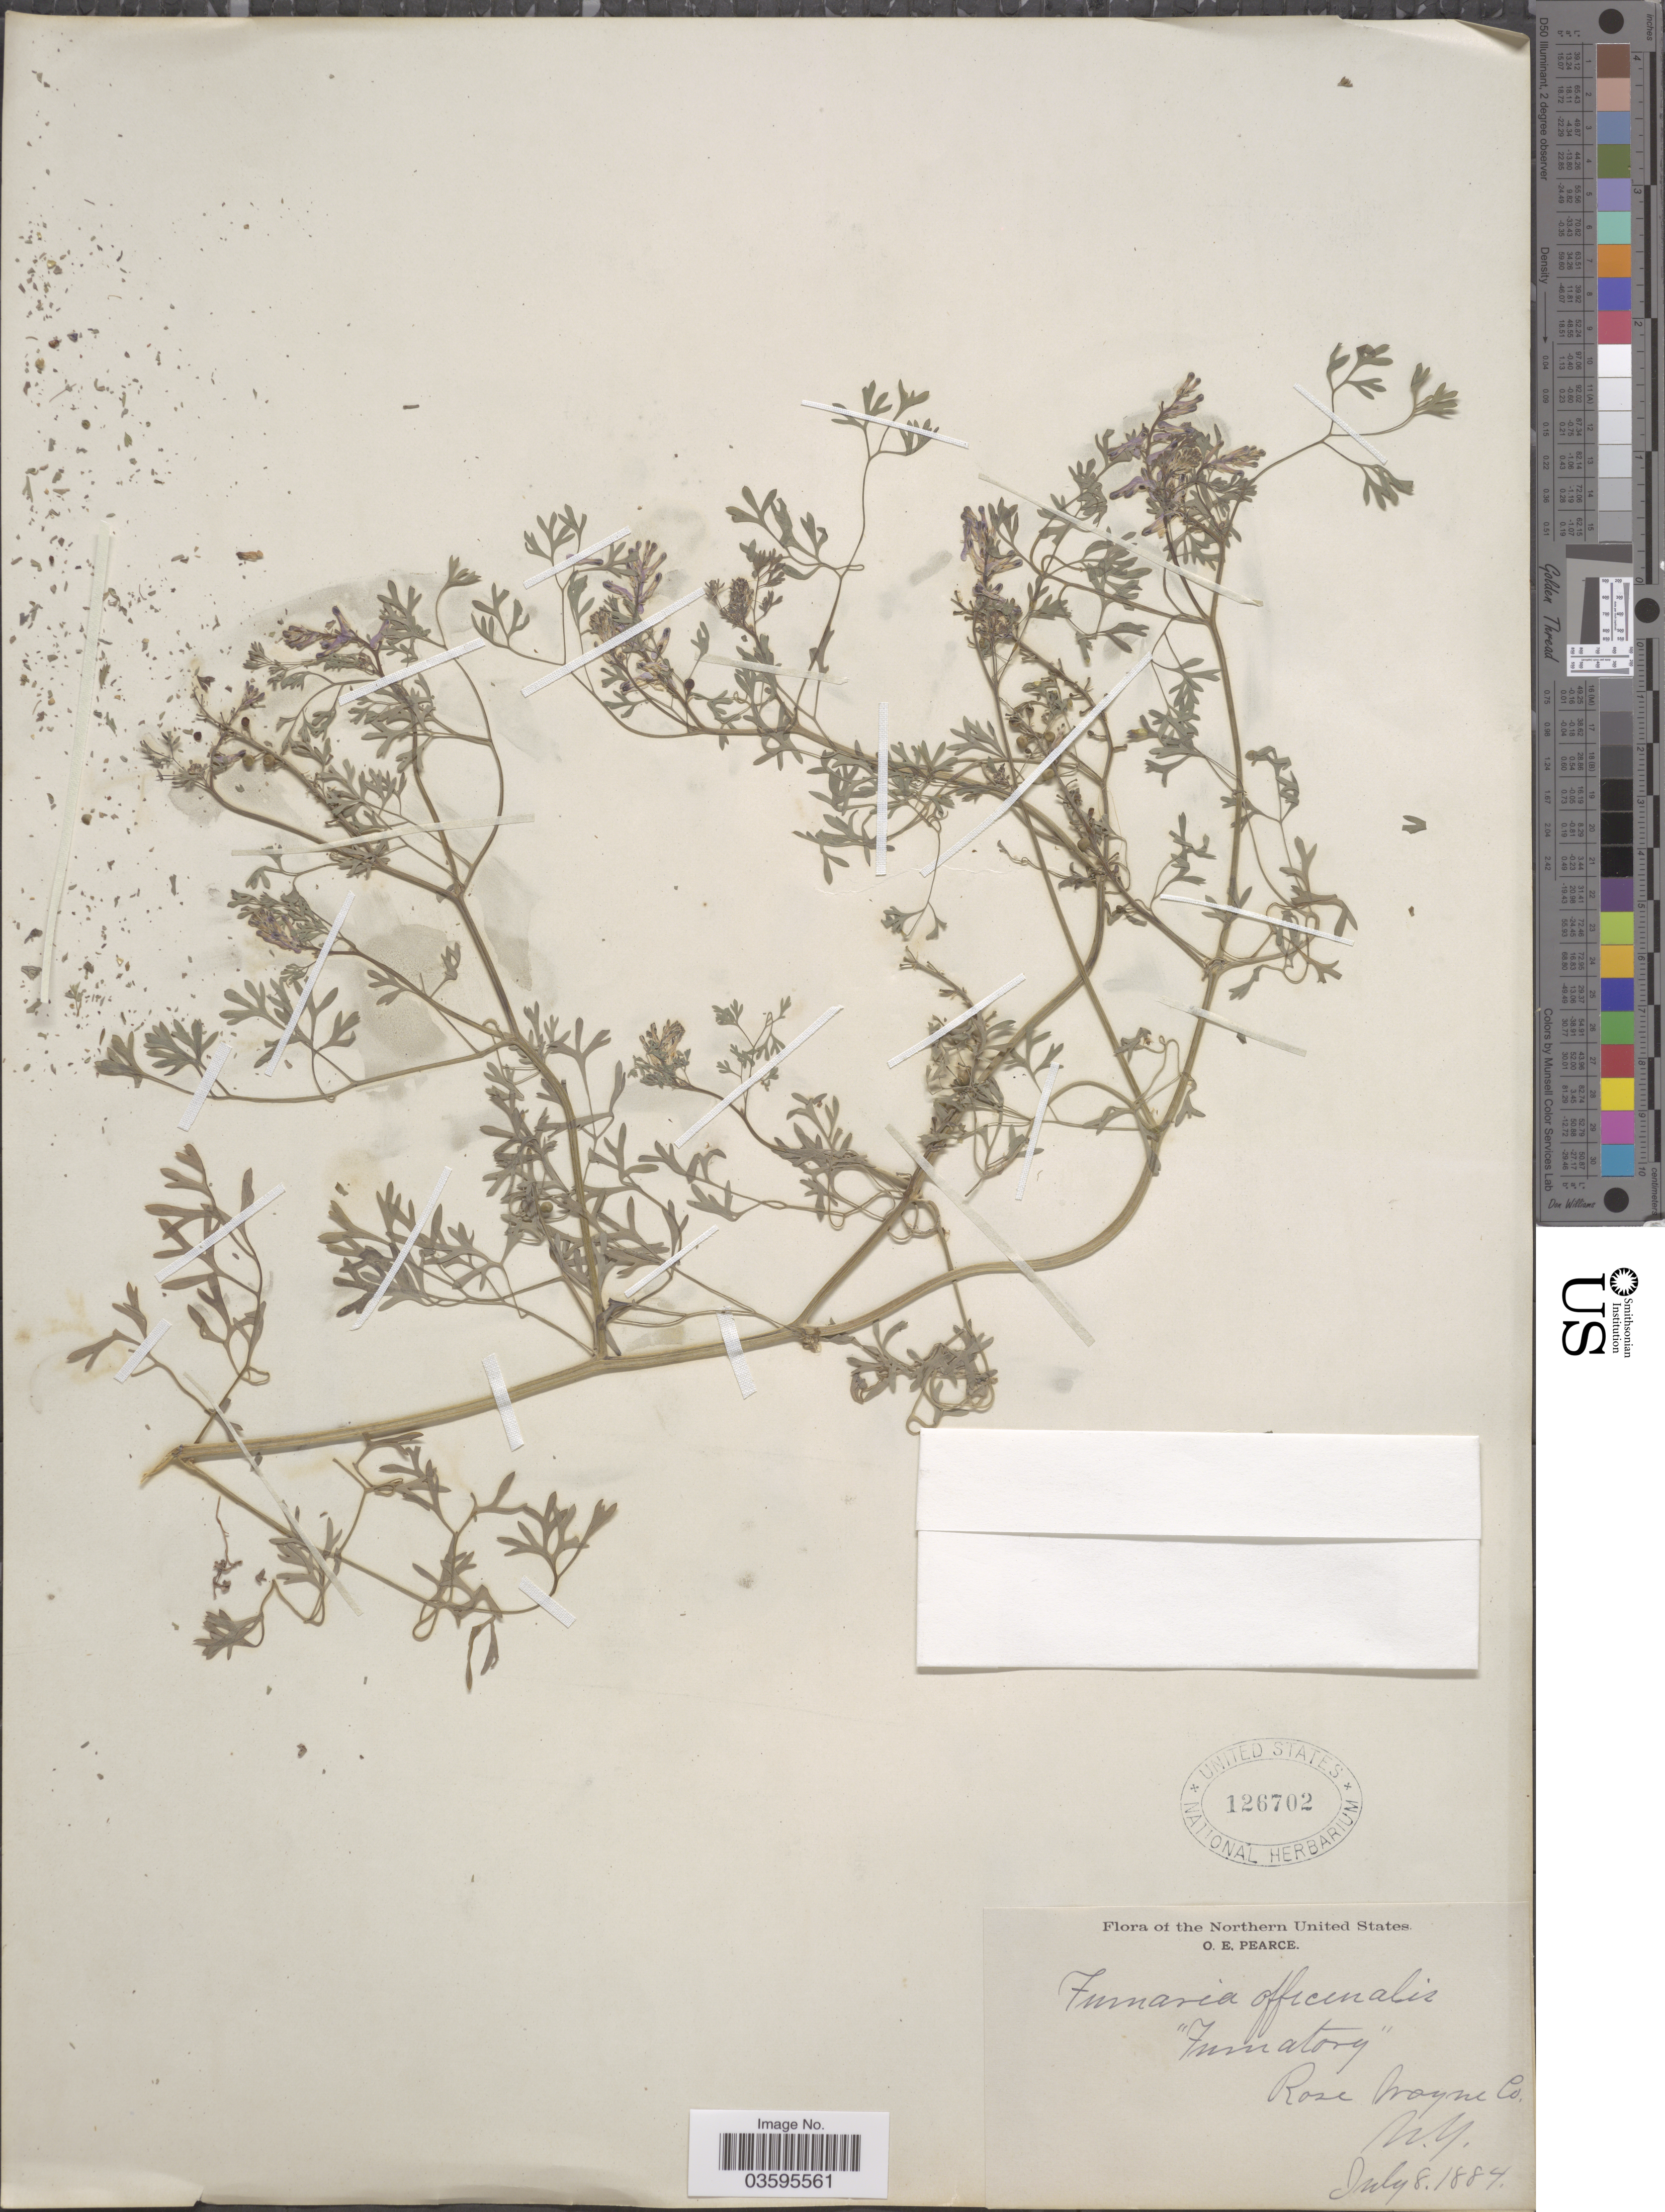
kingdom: Plantae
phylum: Tracheophyta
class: Magnoliopsida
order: Ranunculales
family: Papaveraceae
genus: Fumaria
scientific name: Fumaria officinalis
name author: L.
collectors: O. E. Pearce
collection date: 1884-07-08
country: United States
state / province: New York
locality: Northern United States. Rose Wayne Co.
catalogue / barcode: US 126702